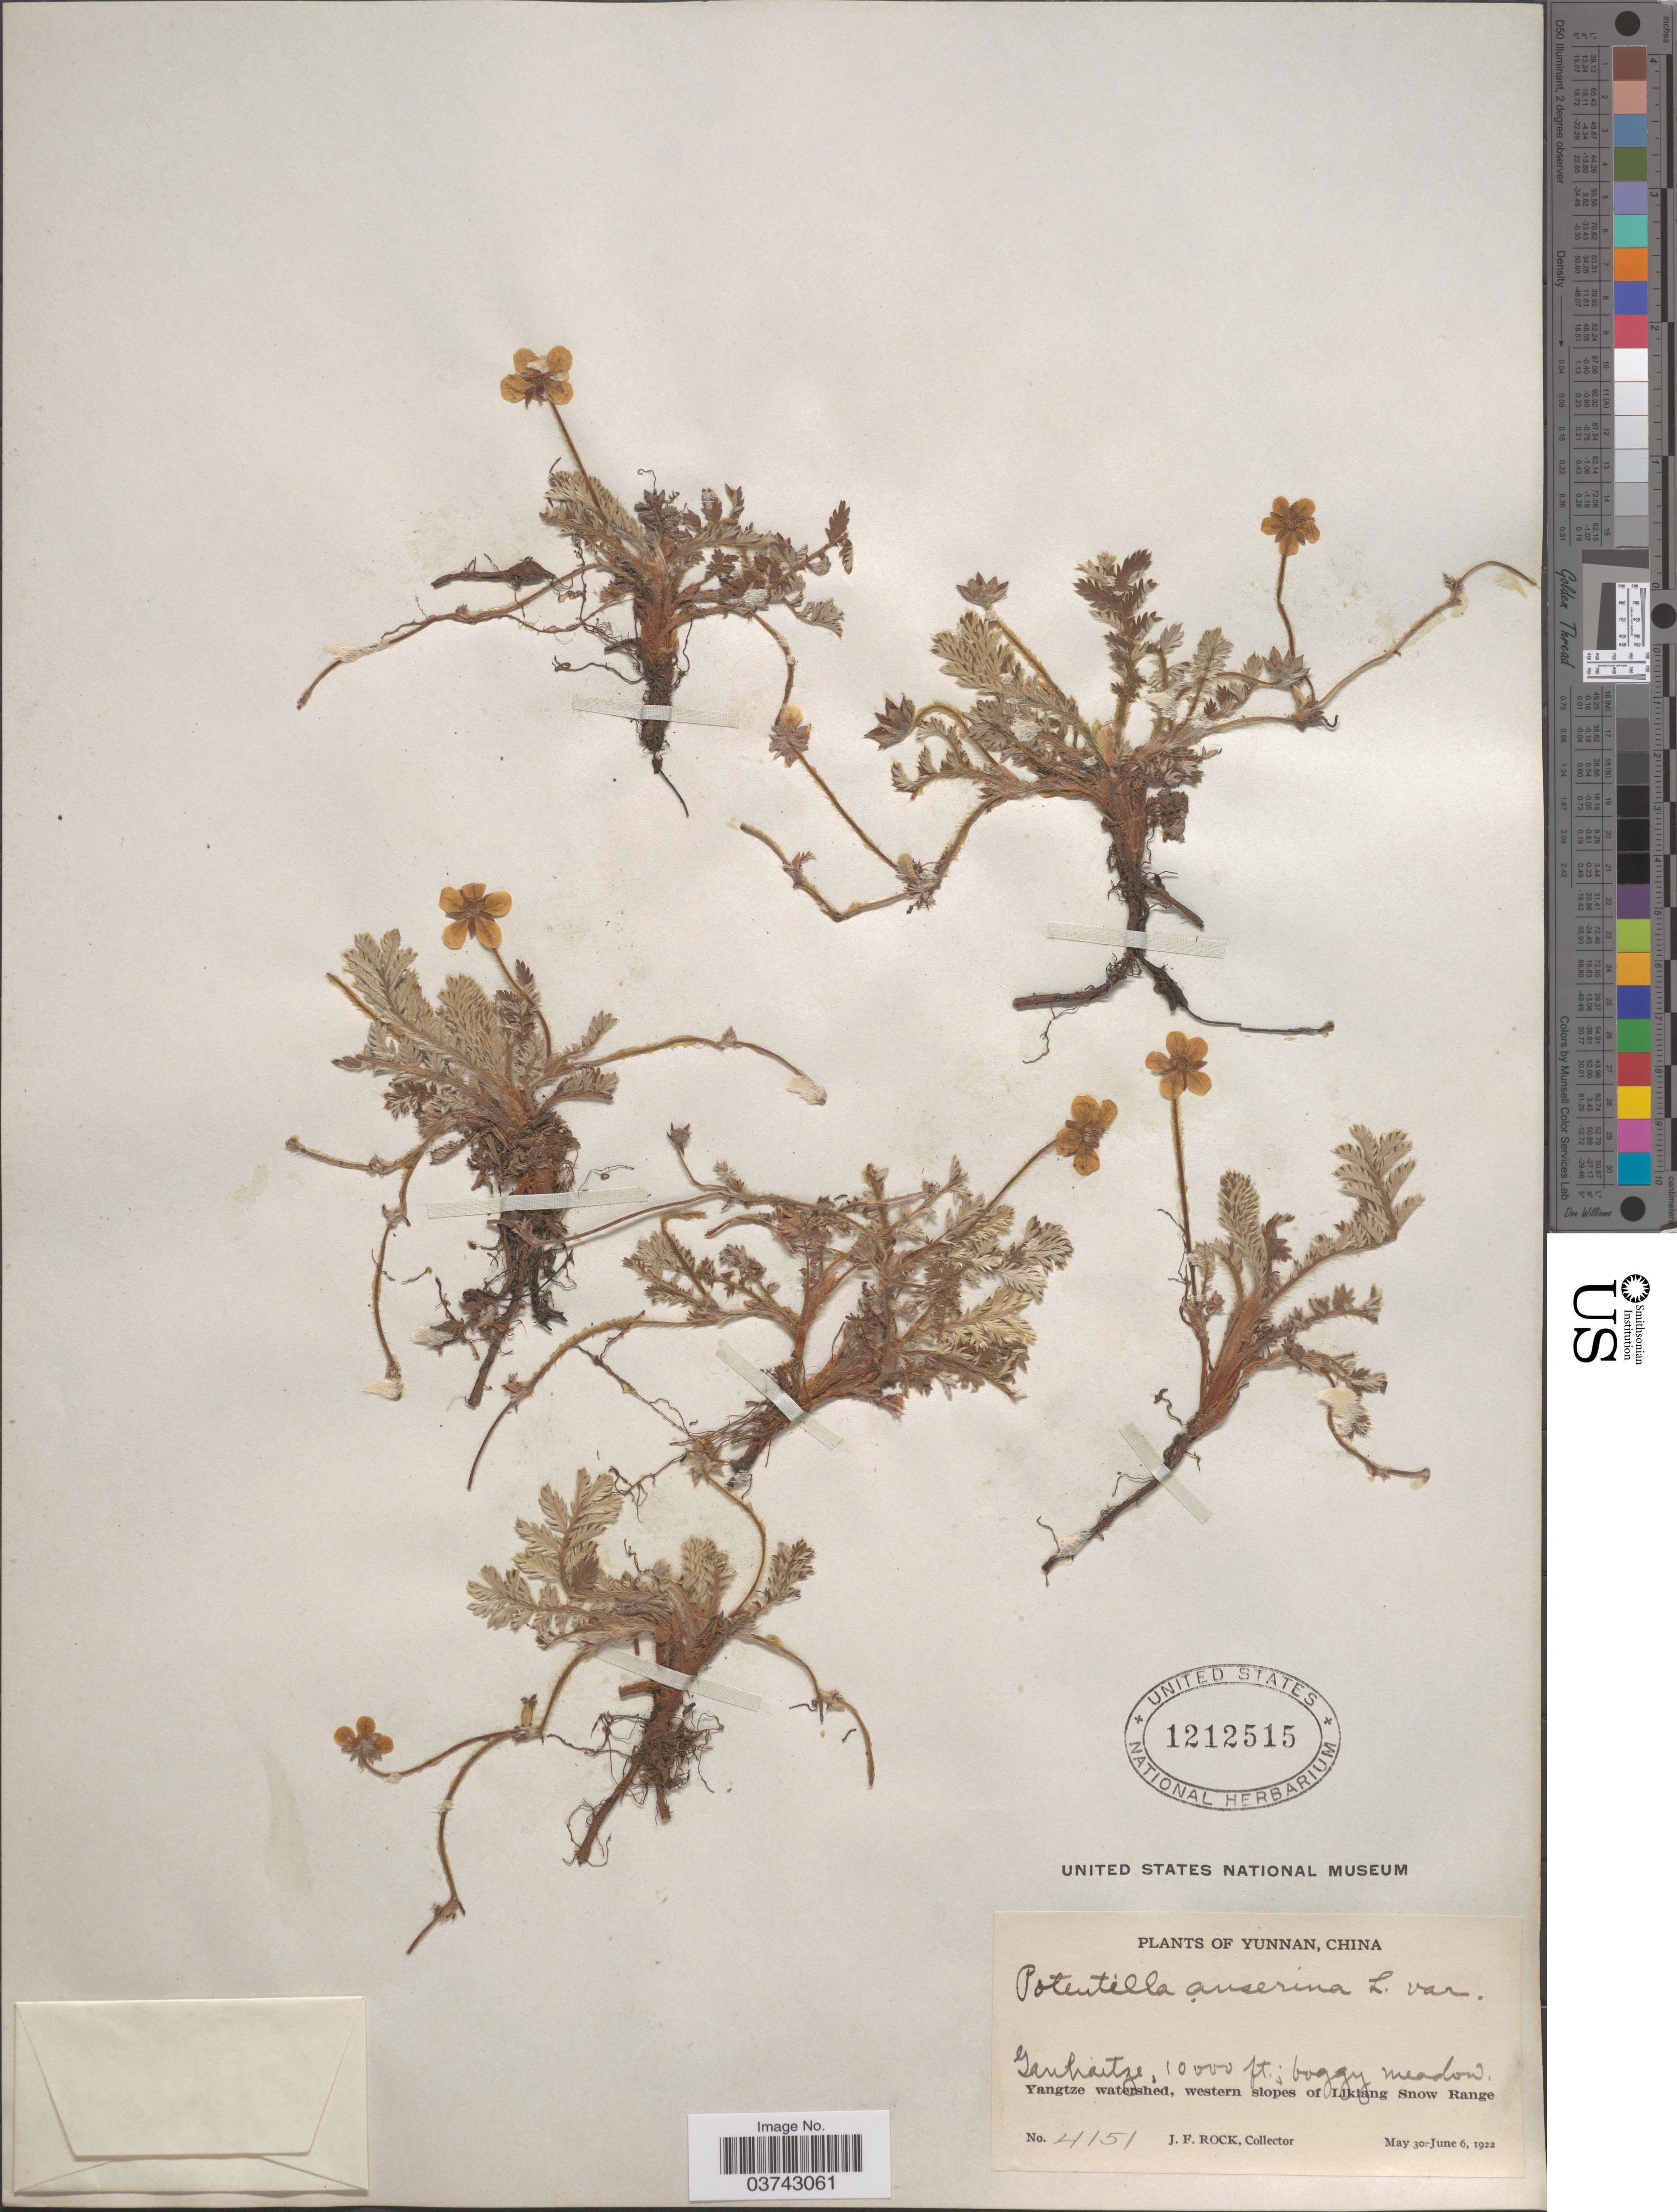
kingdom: Plantae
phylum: Tracheophyta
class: Magnoliopsida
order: Rosales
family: Rosaceae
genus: Argentina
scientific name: Argentina anserina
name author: (L.) Rydb.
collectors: J. Rock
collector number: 4151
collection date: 1922-05-30/1922-06-06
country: China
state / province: Yunnan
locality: Ganhaitze. Yangtze watershed, western slopes of Likiang Snow Range.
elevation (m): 3048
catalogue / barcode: US 1212515